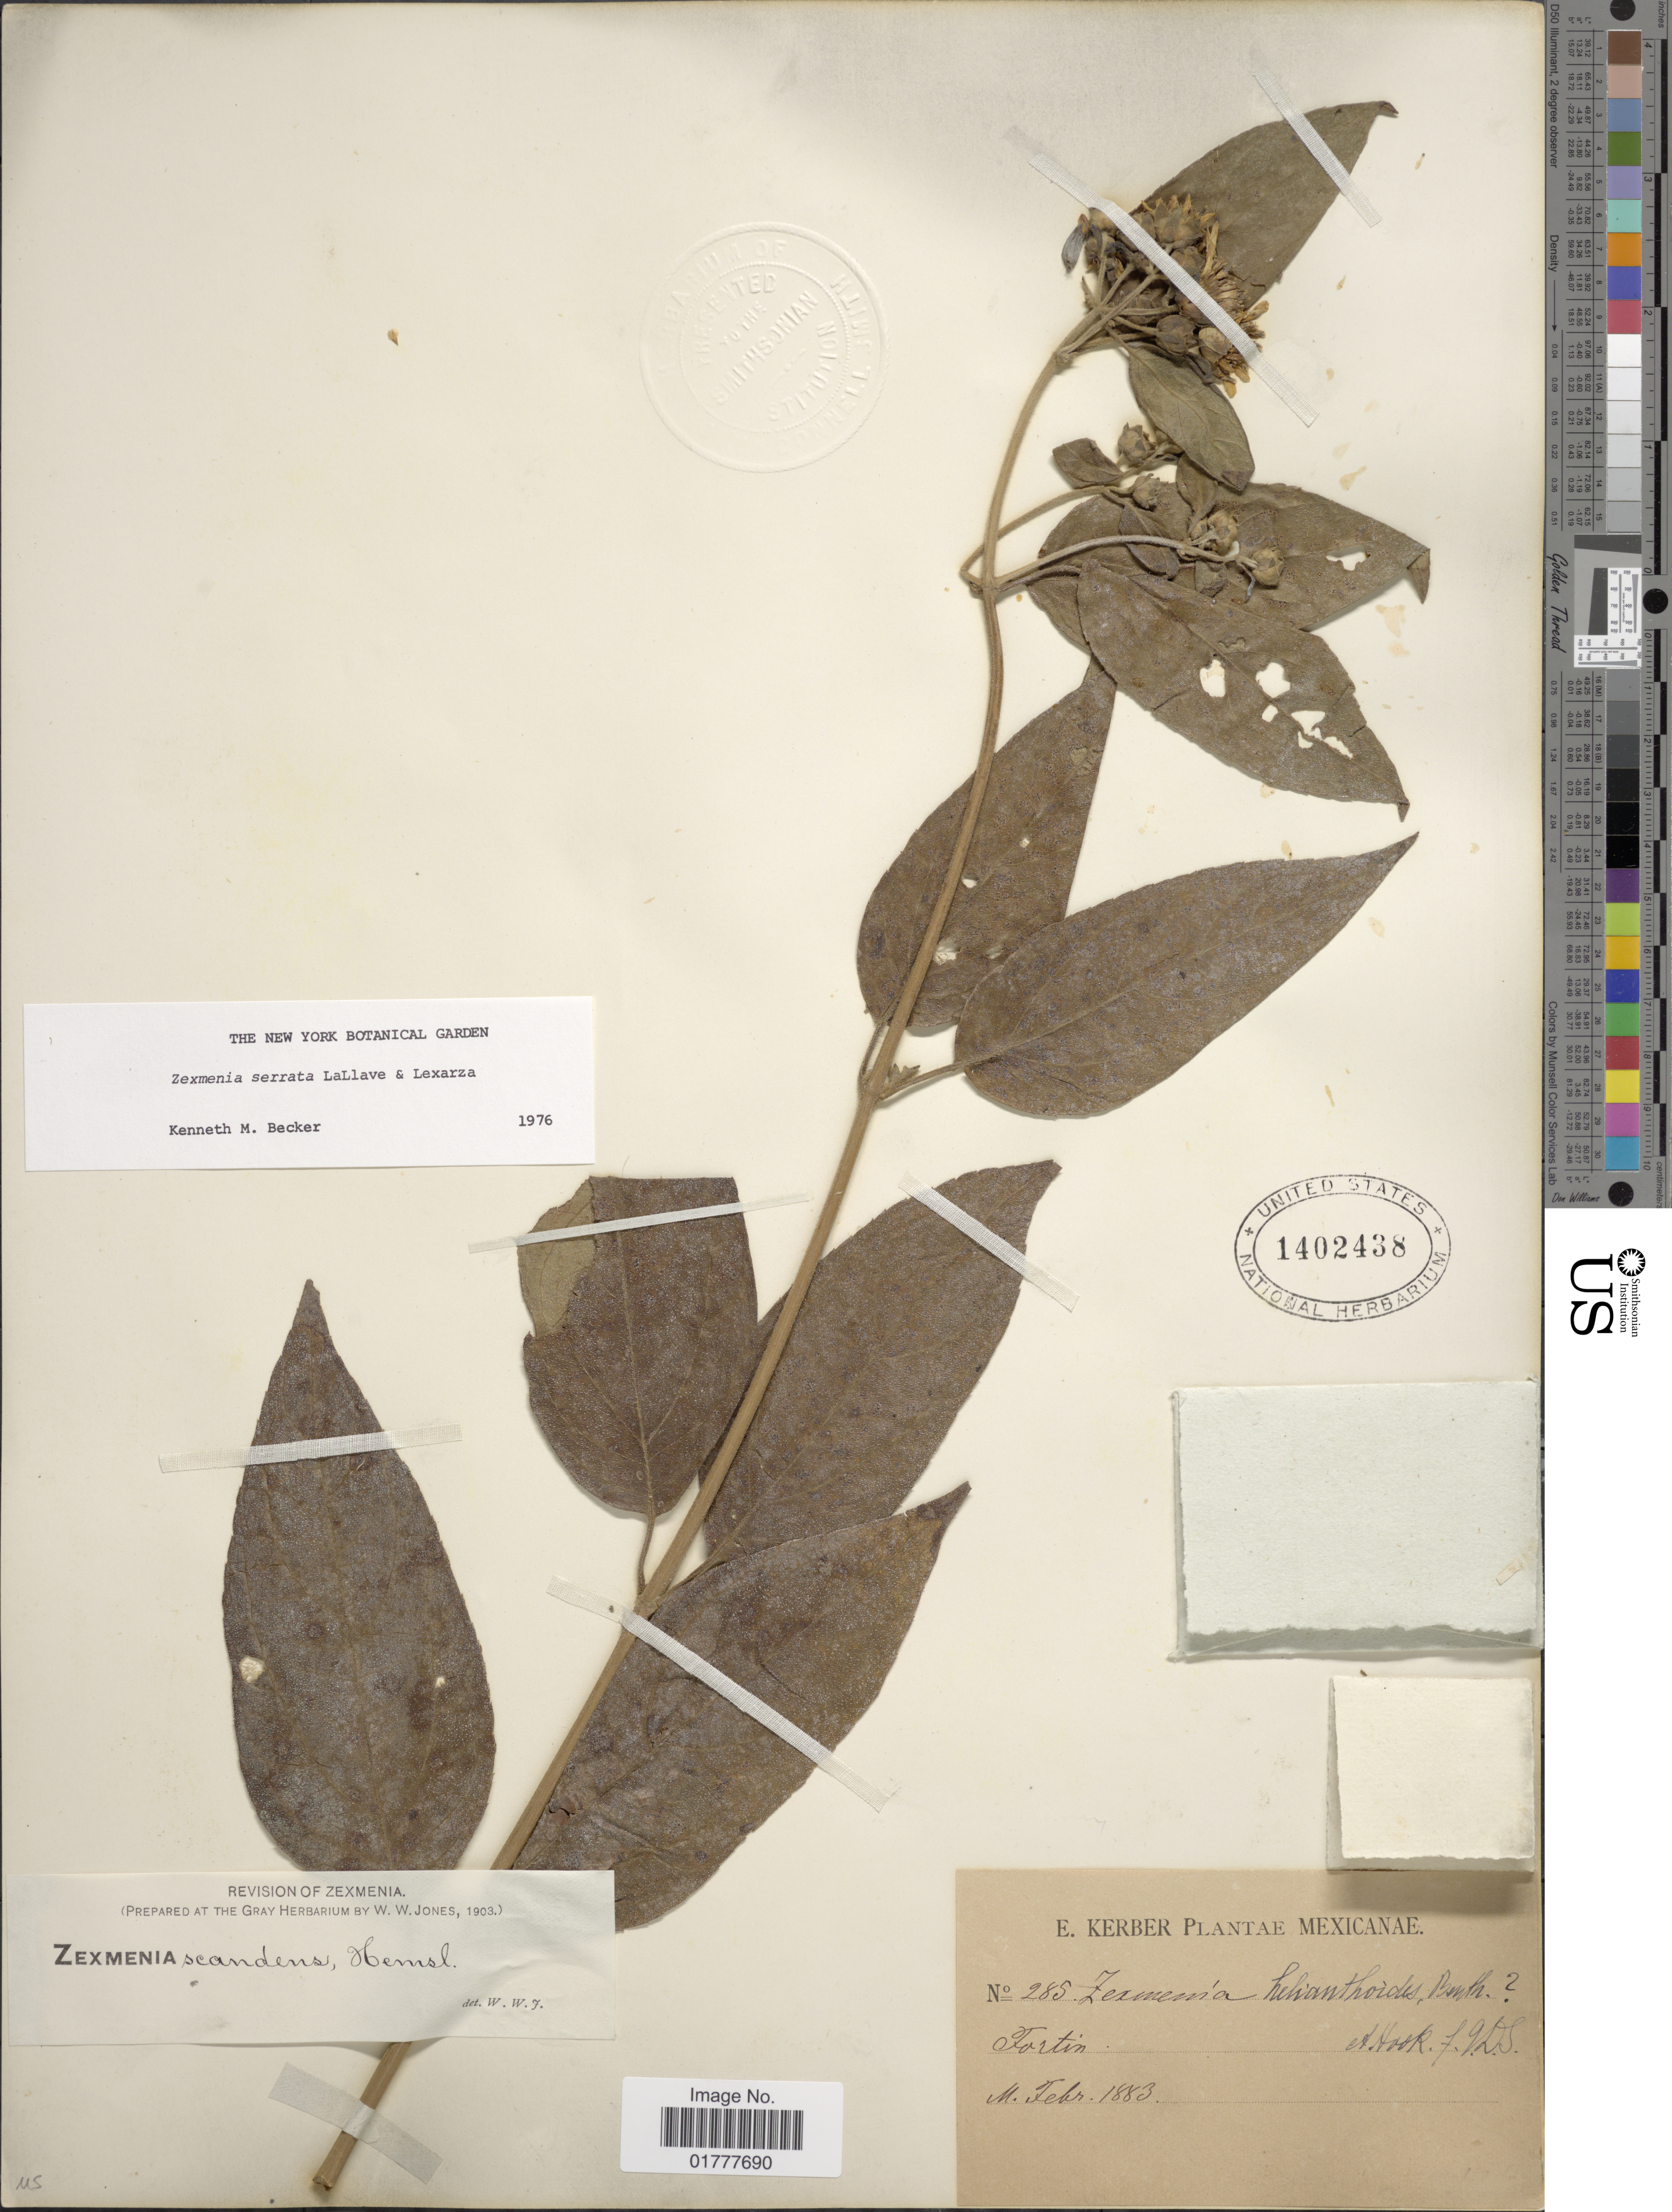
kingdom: Plantae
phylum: Tracheophyta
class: Magnoliopsida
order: Asterales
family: Asteraceae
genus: Zexmenia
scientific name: Zexmenia serrata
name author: La Llave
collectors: E. Kerber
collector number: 285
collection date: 1883-02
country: Mexico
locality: Fortin.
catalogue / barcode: US 1402438